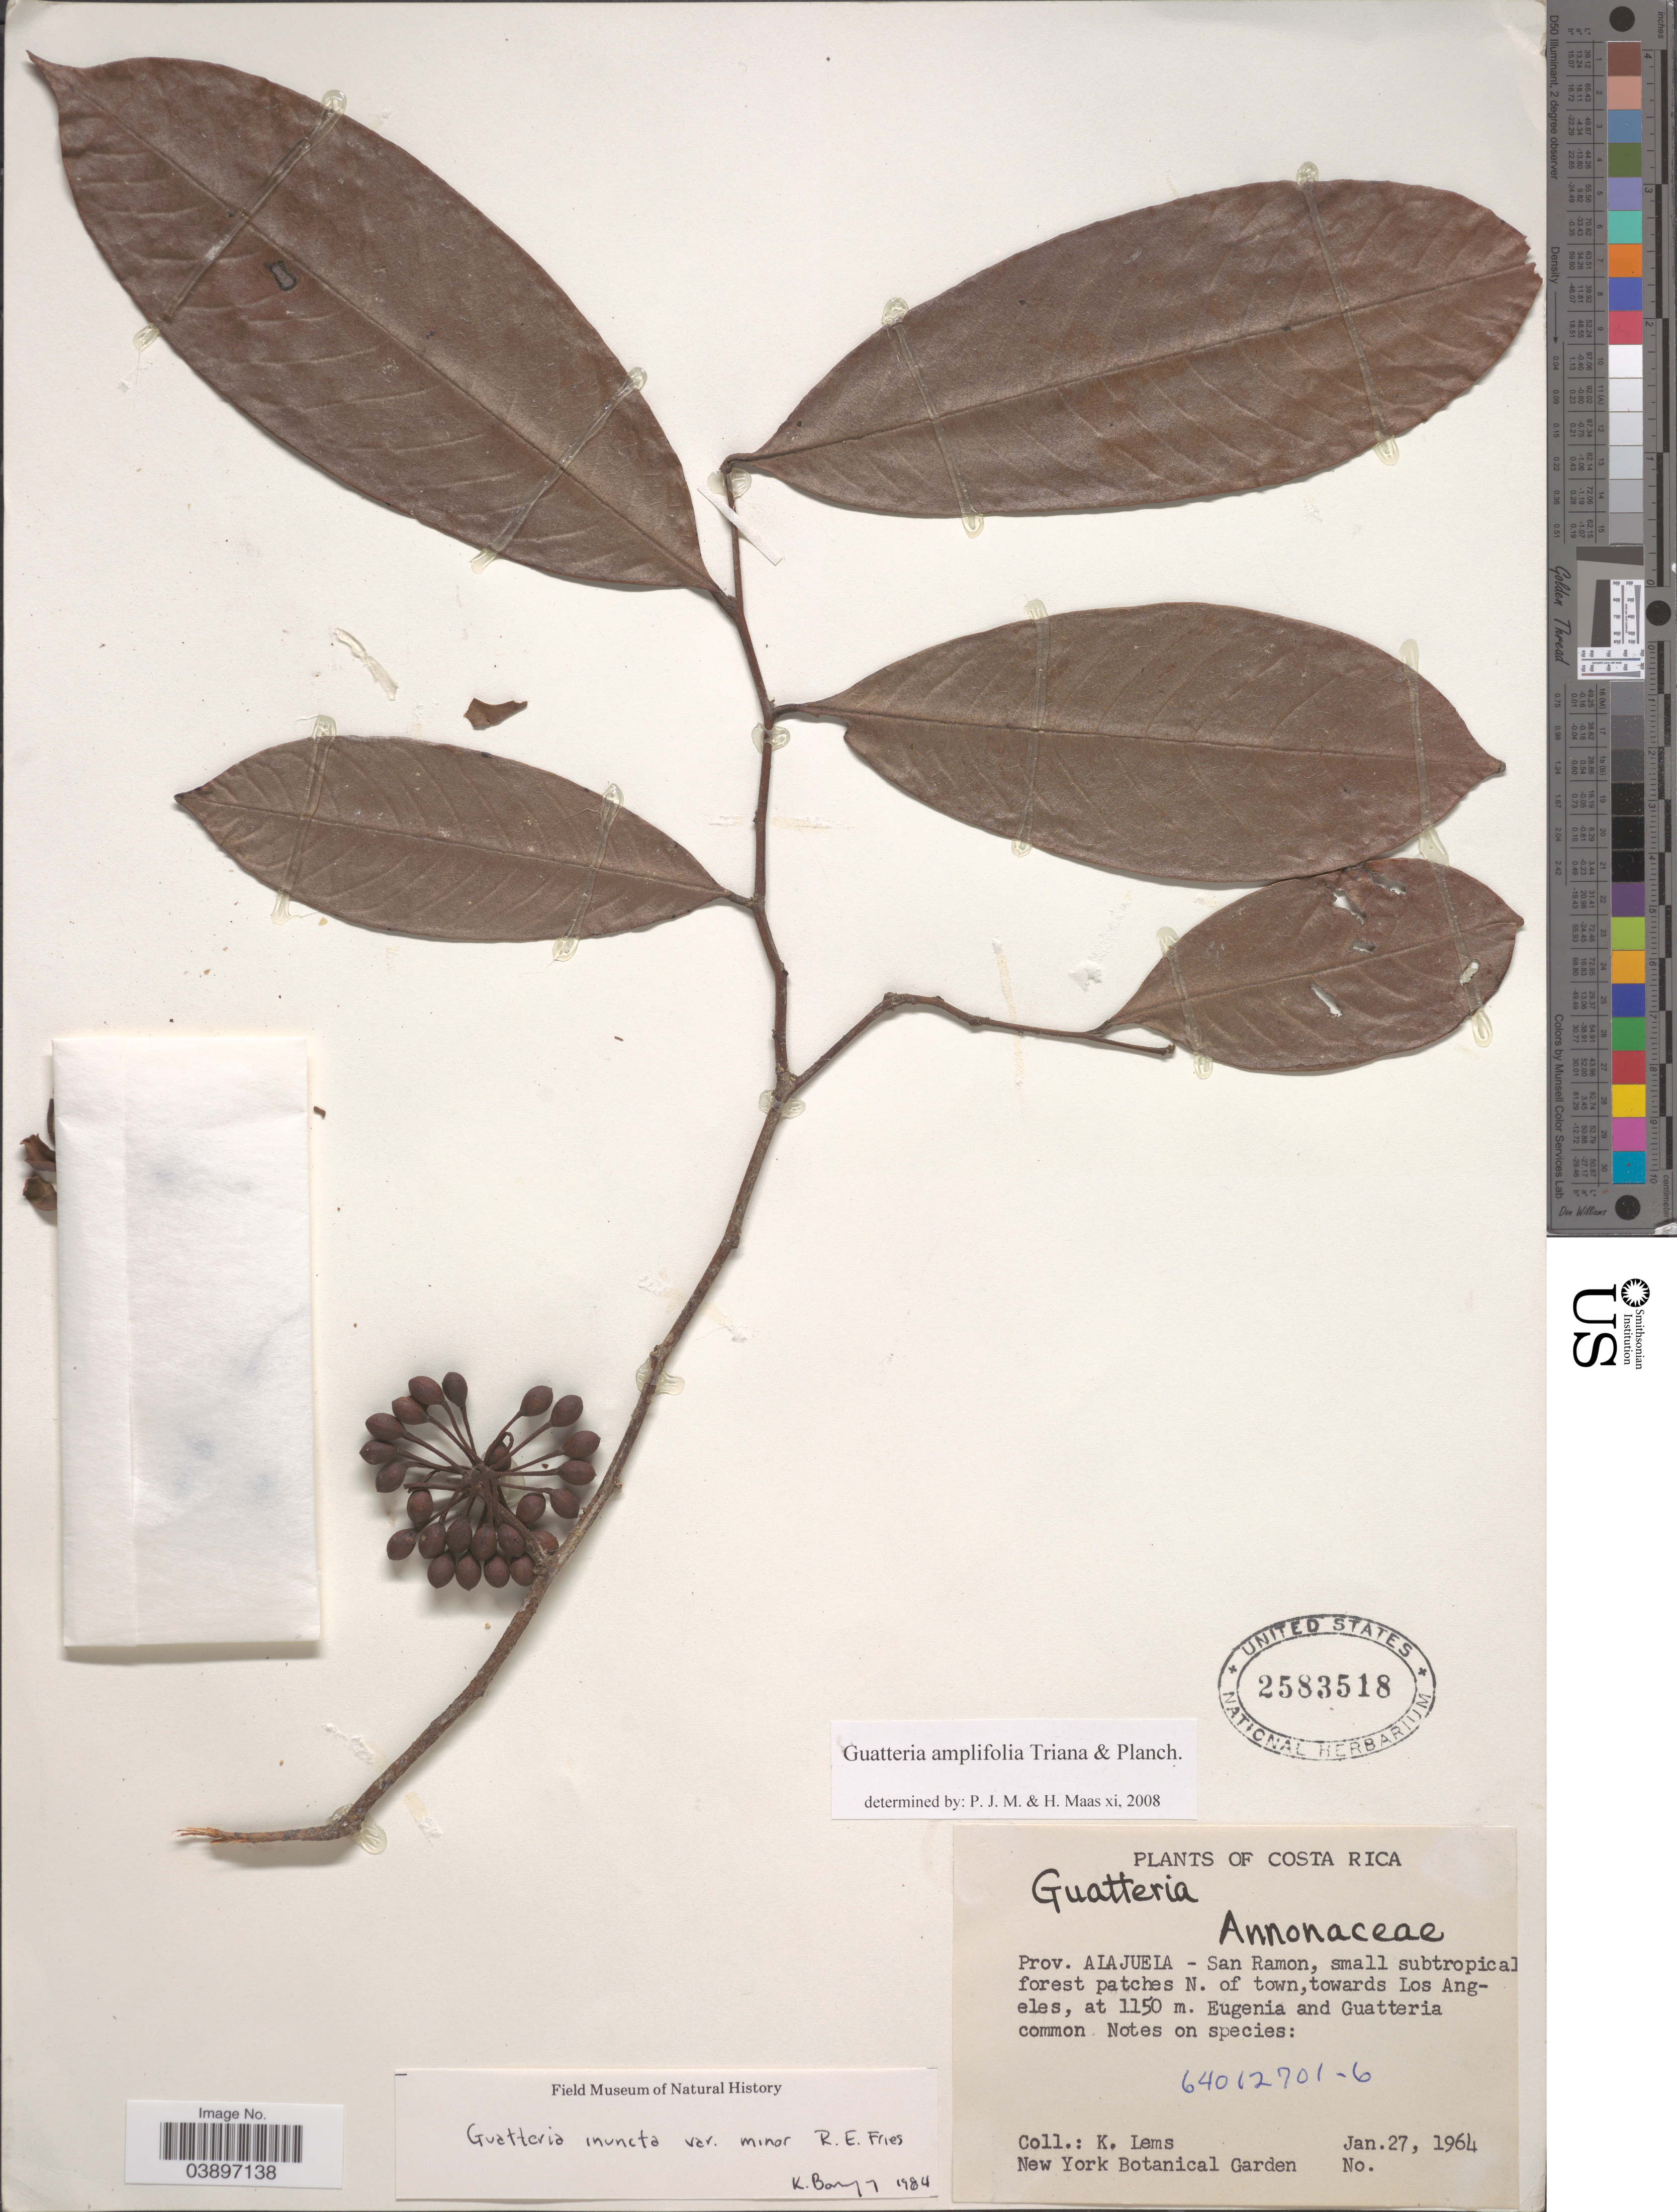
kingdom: Plantae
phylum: Tracheophyta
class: Magnoliopsida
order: Magnoliales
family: Annonaceae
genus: Guatteria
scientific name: Guatteria amplifolia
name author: Triana & Planch.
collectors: K. Lems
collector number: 64012701-6?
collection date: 1964-01-27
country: Costa Rica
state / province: Alajuela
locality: San Ramon, small subtropical forest patches N. of town, towards Los Angeles.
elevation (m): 1150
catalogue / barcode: US 2583518